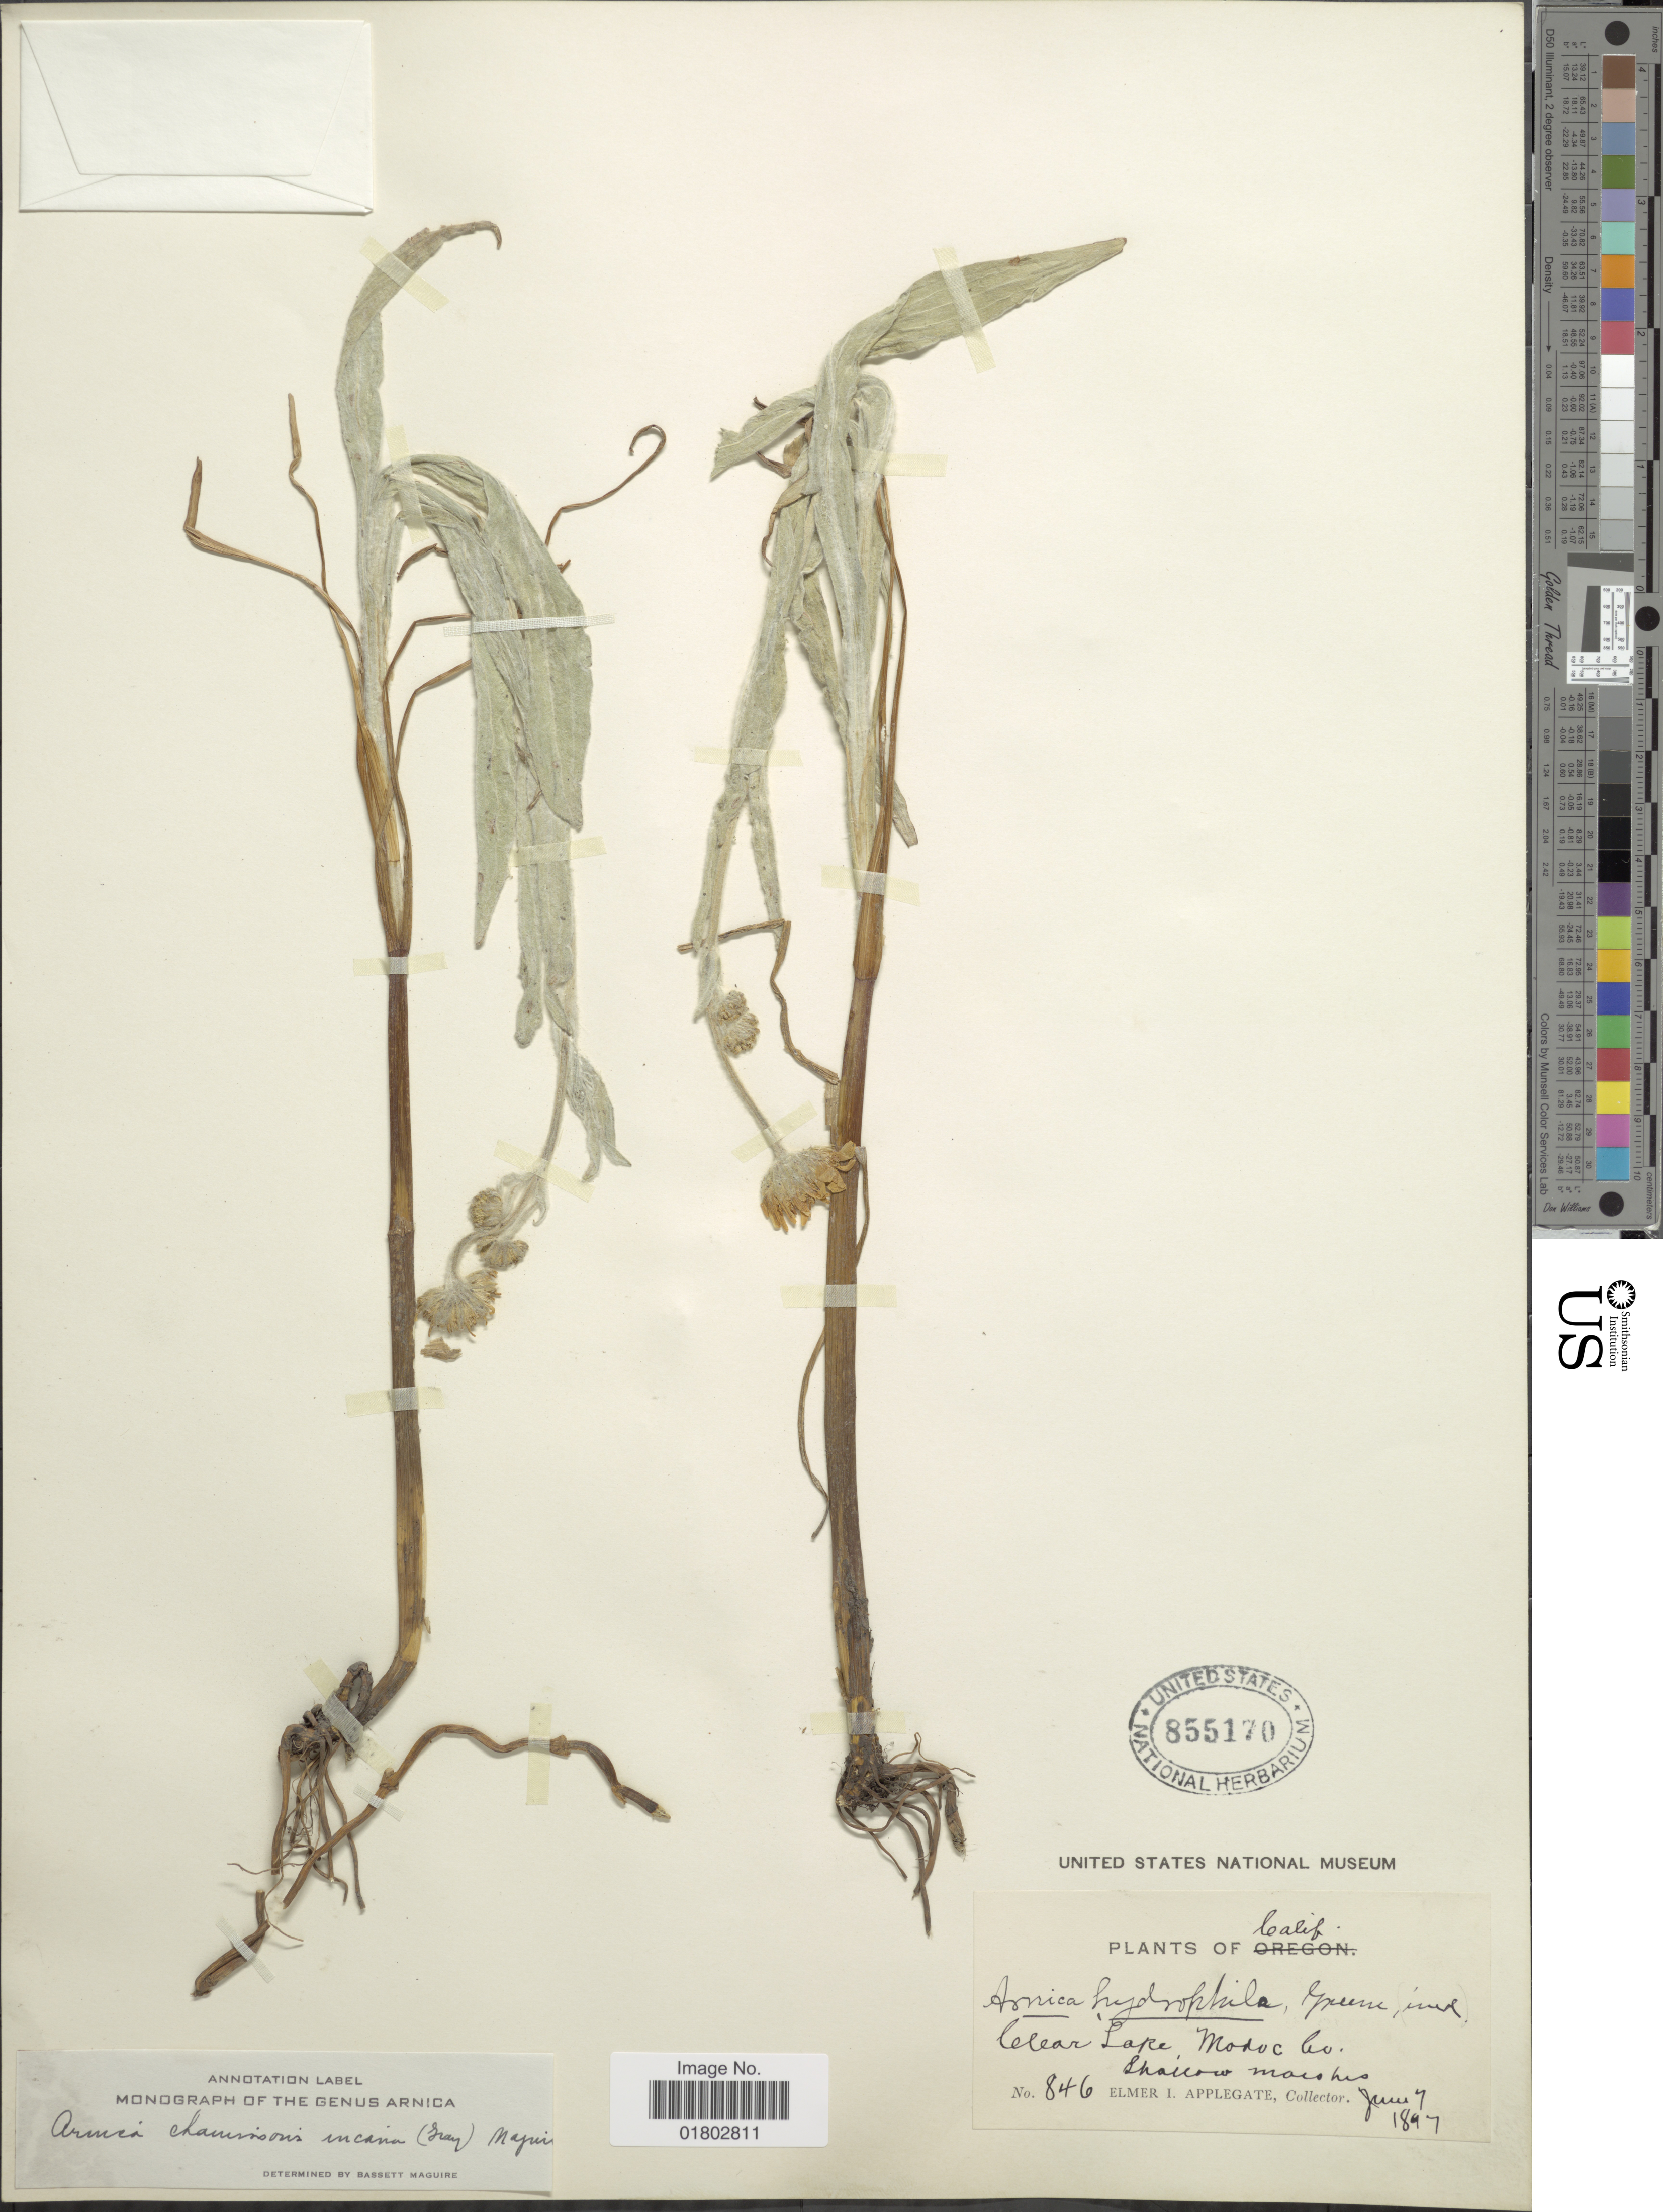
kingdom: Plantae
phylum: Tracheophyta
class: Magnoliopsida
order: Asterales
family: Asteraceae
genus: Arnica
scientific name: Arnica chamissonis subsp. incana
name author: (A. Gray) Maguire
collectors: E. I. Applegate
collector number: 846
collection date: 1897-06-07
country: United States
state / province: California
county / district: Modoc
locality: Clear Lake, Modoc Co. shallow marshes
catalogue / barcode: US 855170